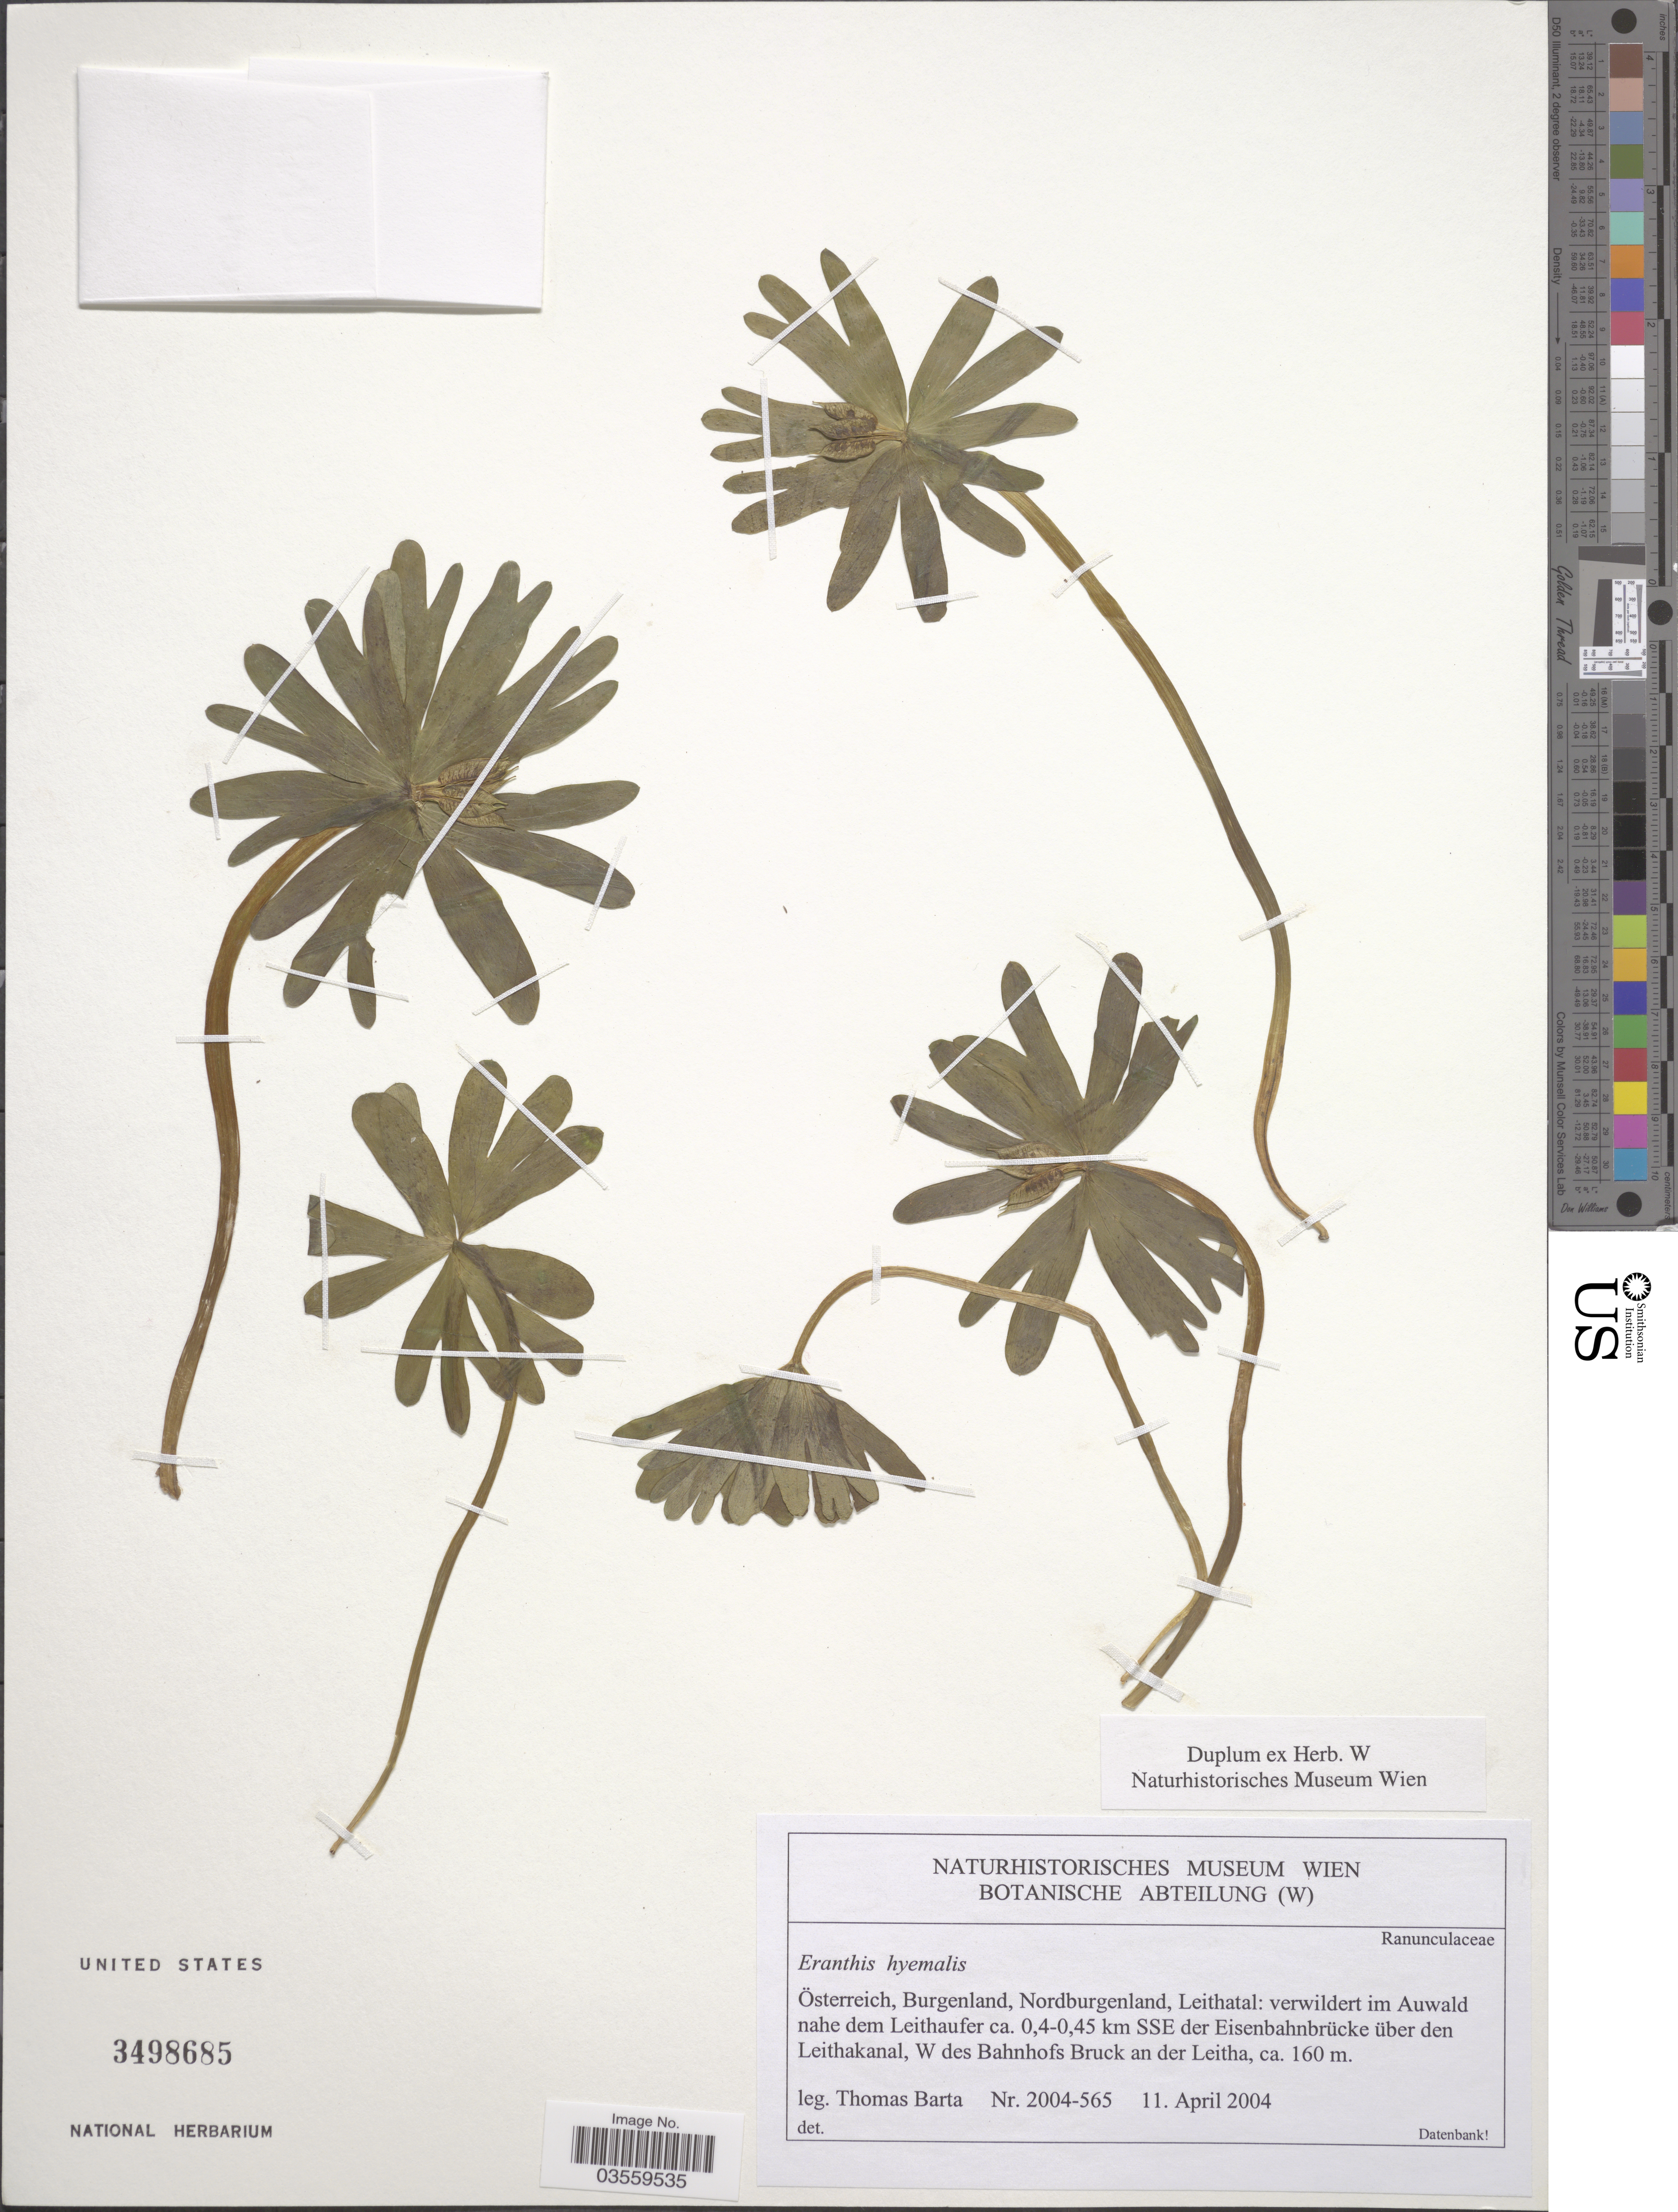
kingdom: Plantae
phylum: Tracheophyta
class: Magnoliopsida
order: Ranunculales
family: Ranunculaceae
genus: Eranthis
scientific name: Eranthis hyemalis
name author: (L.) Salisb.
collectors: T. Barta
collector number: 2004-565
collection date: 2004-04-11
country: Austria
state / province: Burgenland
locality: Österreich, Nordburgenland, Leithatal: verwildert im Auwald nahe dem Leithaufer ca. 0,4-0,45 km SSE der Eisenbahnbrücke über den Leithakanal, W des Bahnhofs Bruck an der Leitha.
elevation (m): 160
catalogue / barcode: US 3498685